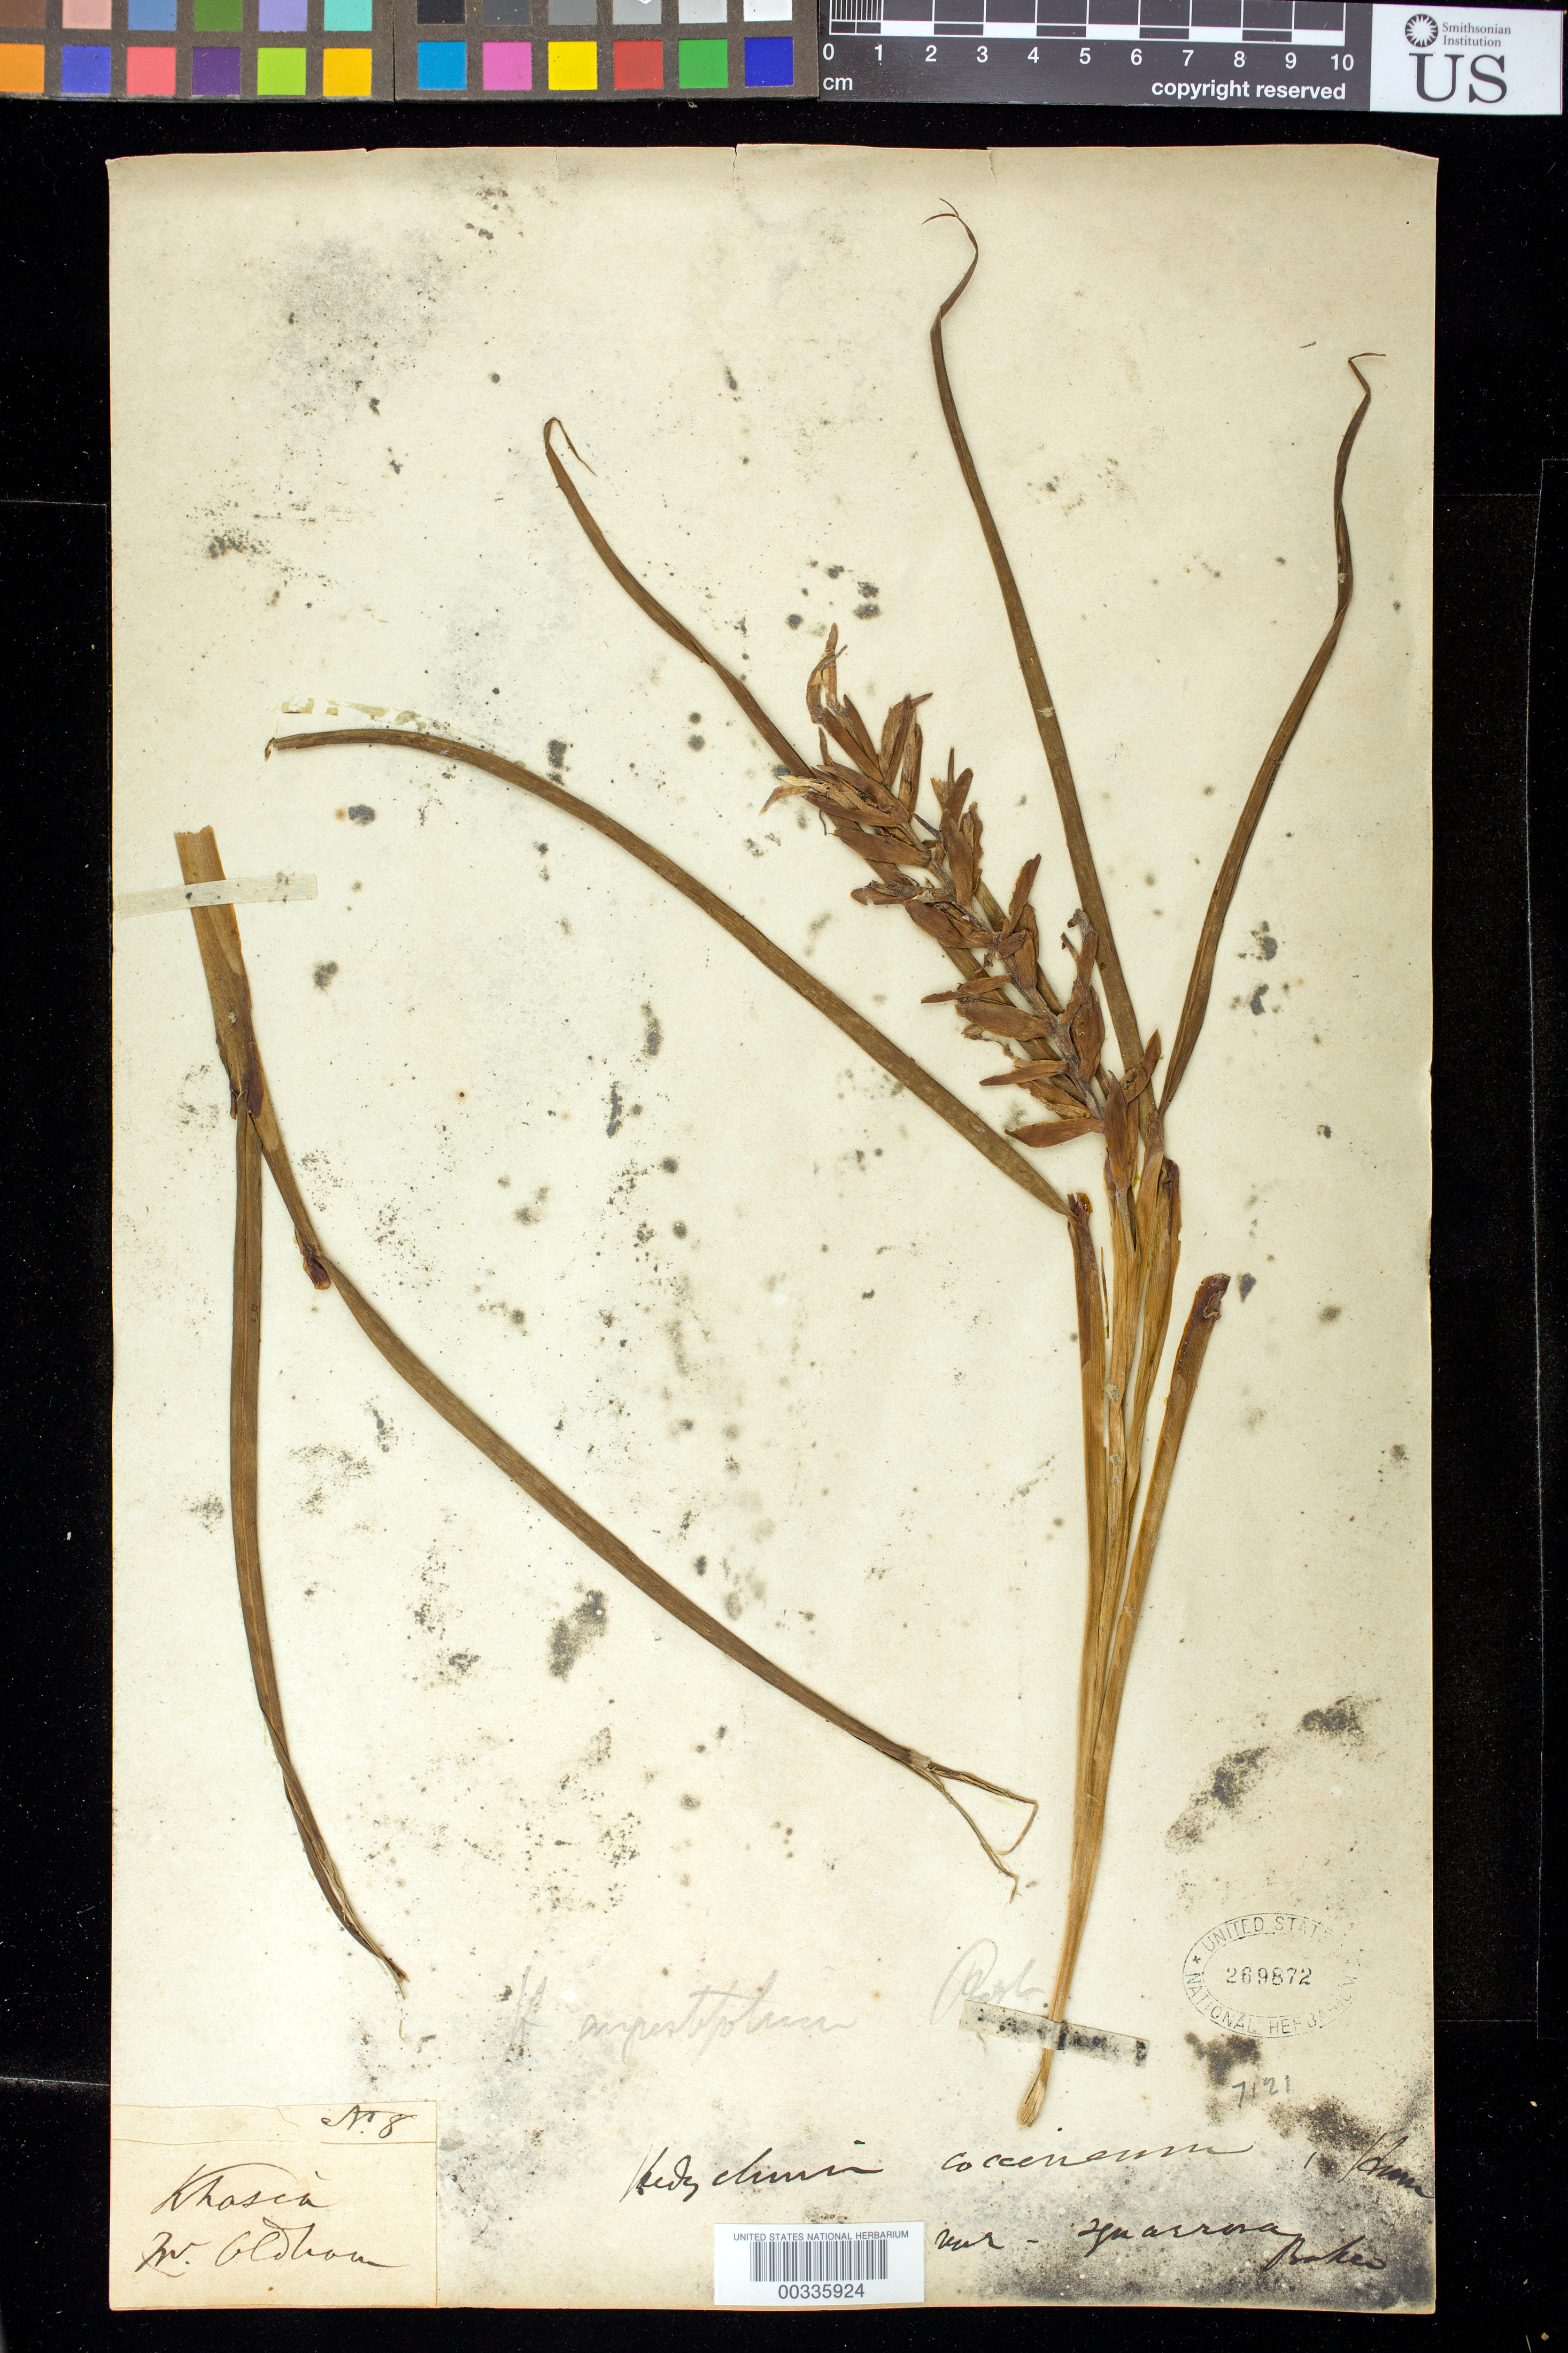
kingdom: Plantae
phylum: Tracheophyta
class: Liliopsida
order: Zingiberales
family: Zingiberaceae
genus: Hedychium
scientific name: Hedychium coccineum var. squarrosum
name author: (Buch.-Ham. ex Wall.) Baker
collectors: R. Oldham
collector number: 8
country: India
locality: Khasia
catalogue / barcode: US 269872